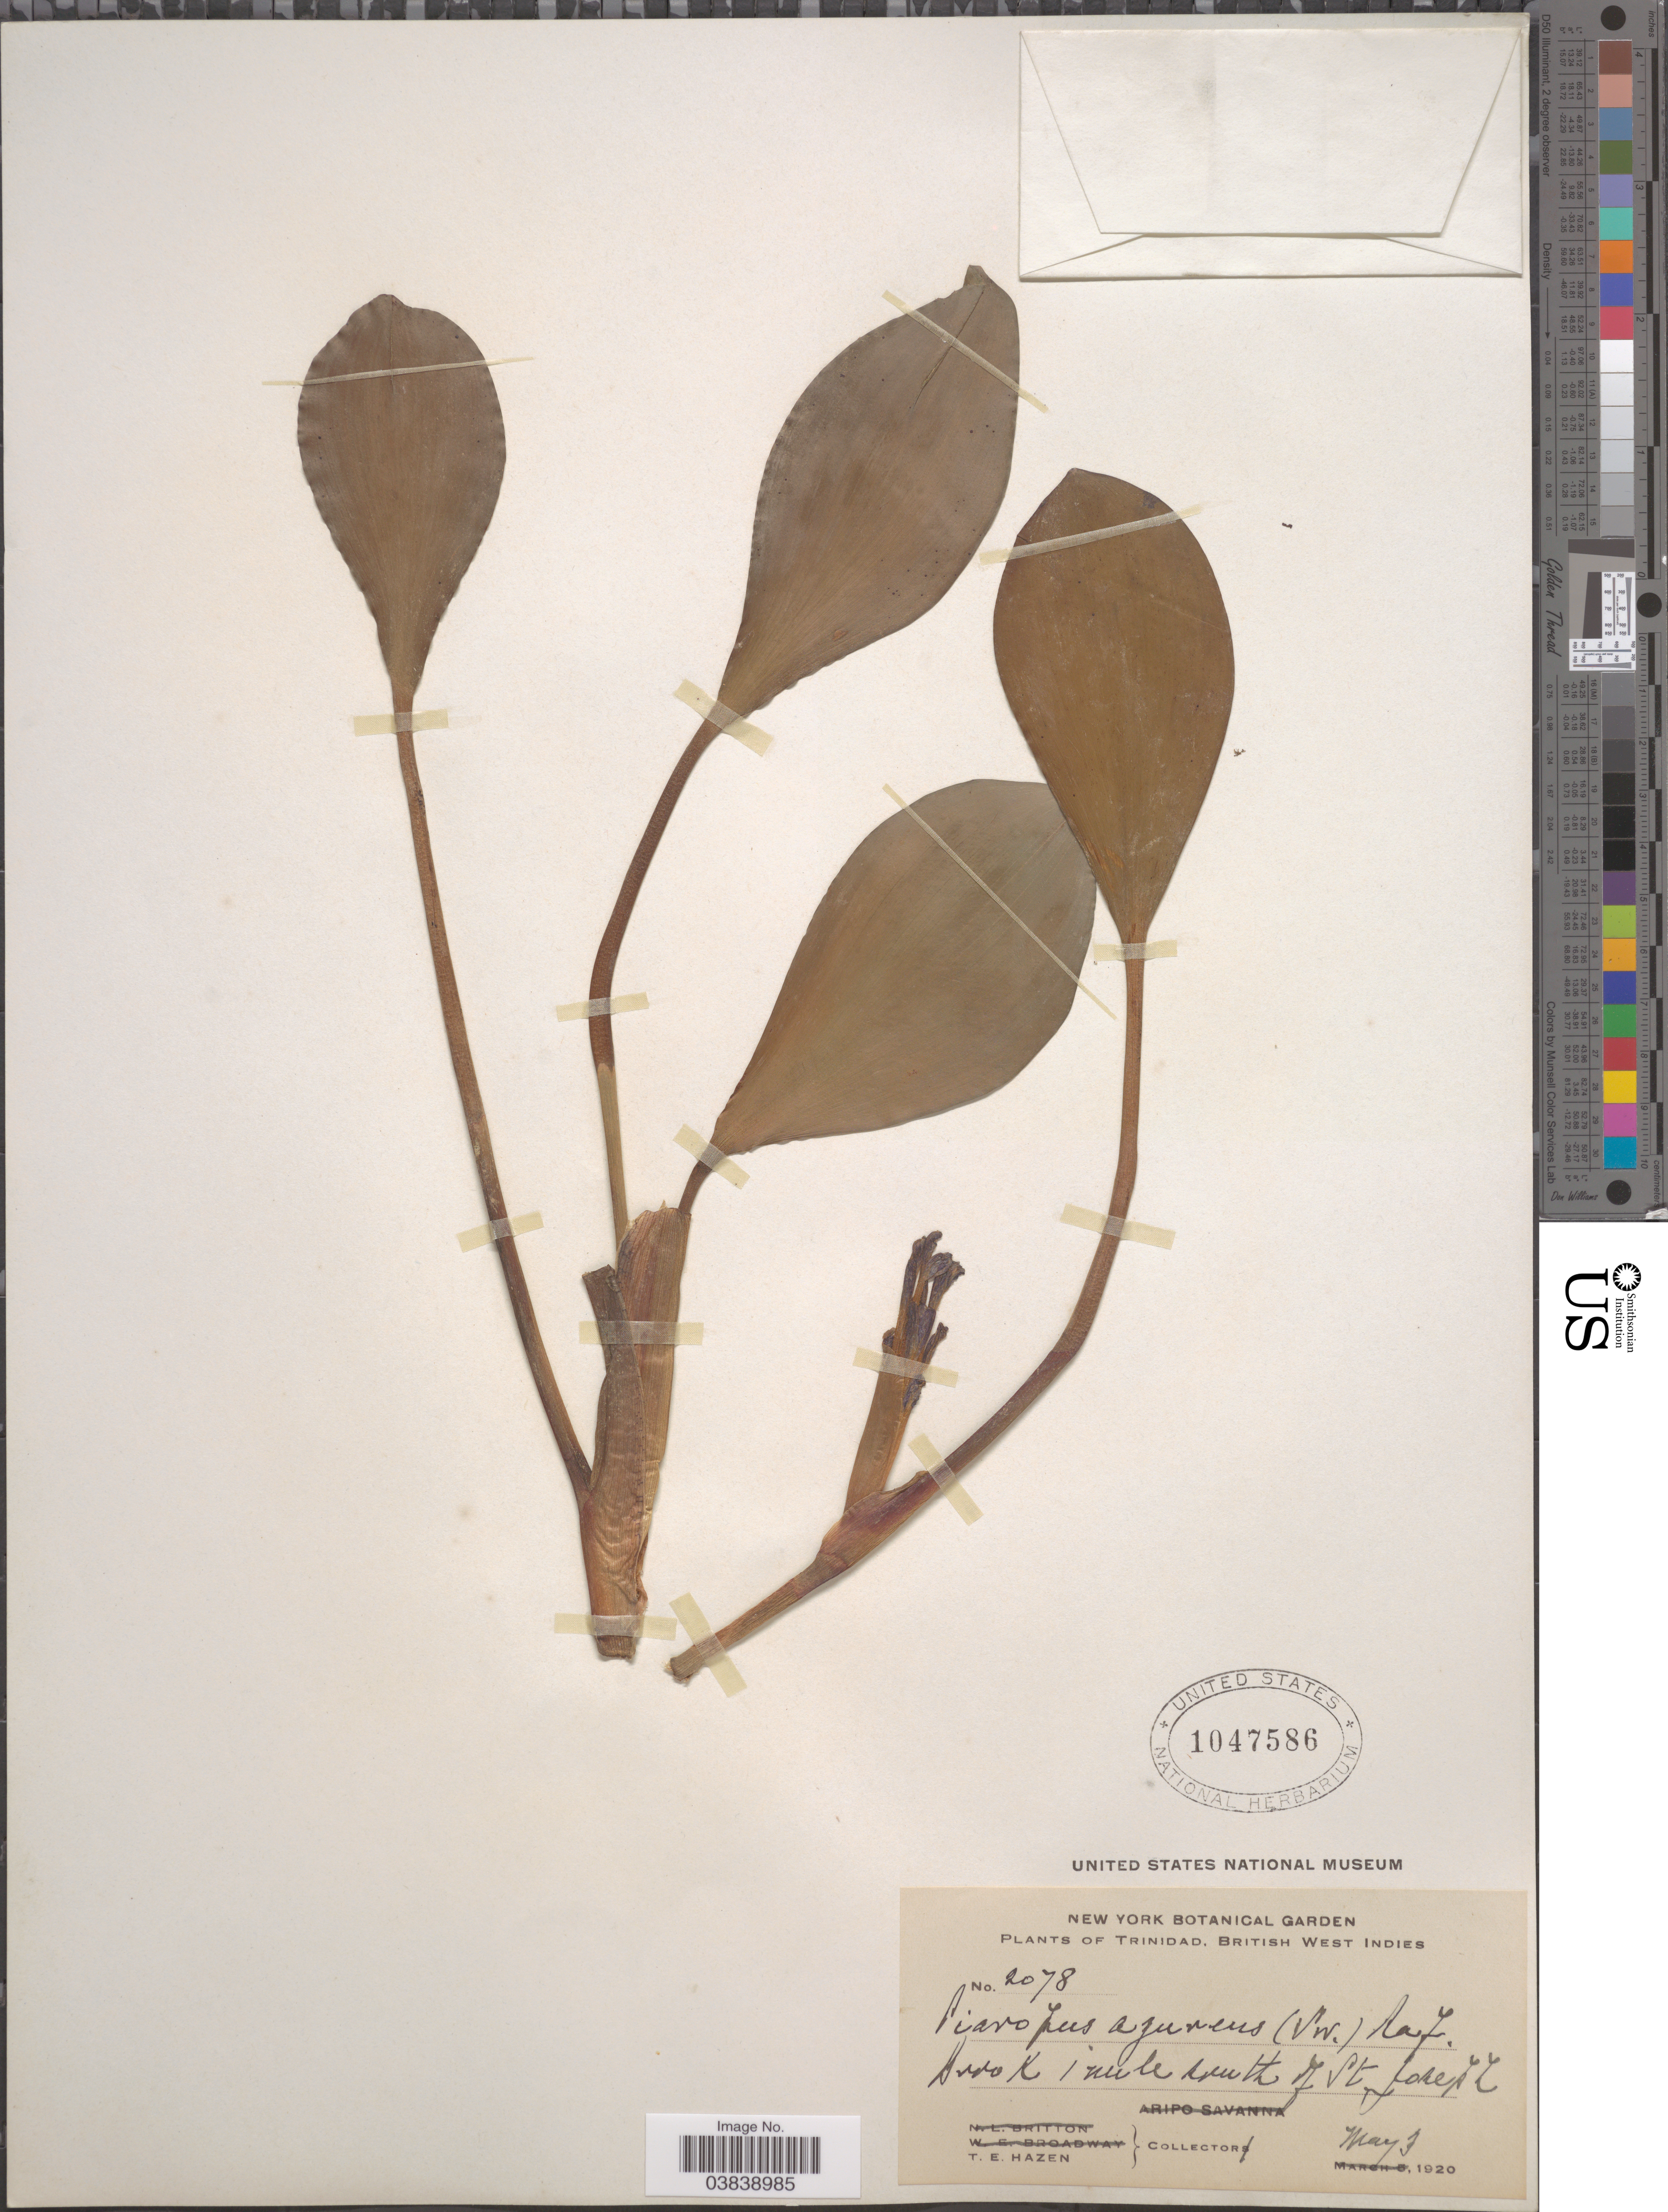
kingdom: Plantae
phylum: Tracheophyta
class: Liliopsida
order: Commelinales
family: Pontederiaceae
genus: Eichhornia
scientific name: Eichhornia azurea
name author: (Sw.) Kunth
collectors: T. E. Hazen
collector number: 2078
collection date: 1920-05-03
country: Trinidad and Tobago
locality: Trinidad, British West Indies. Brook 1 mile south of St Joseph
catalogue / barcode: US 1047586